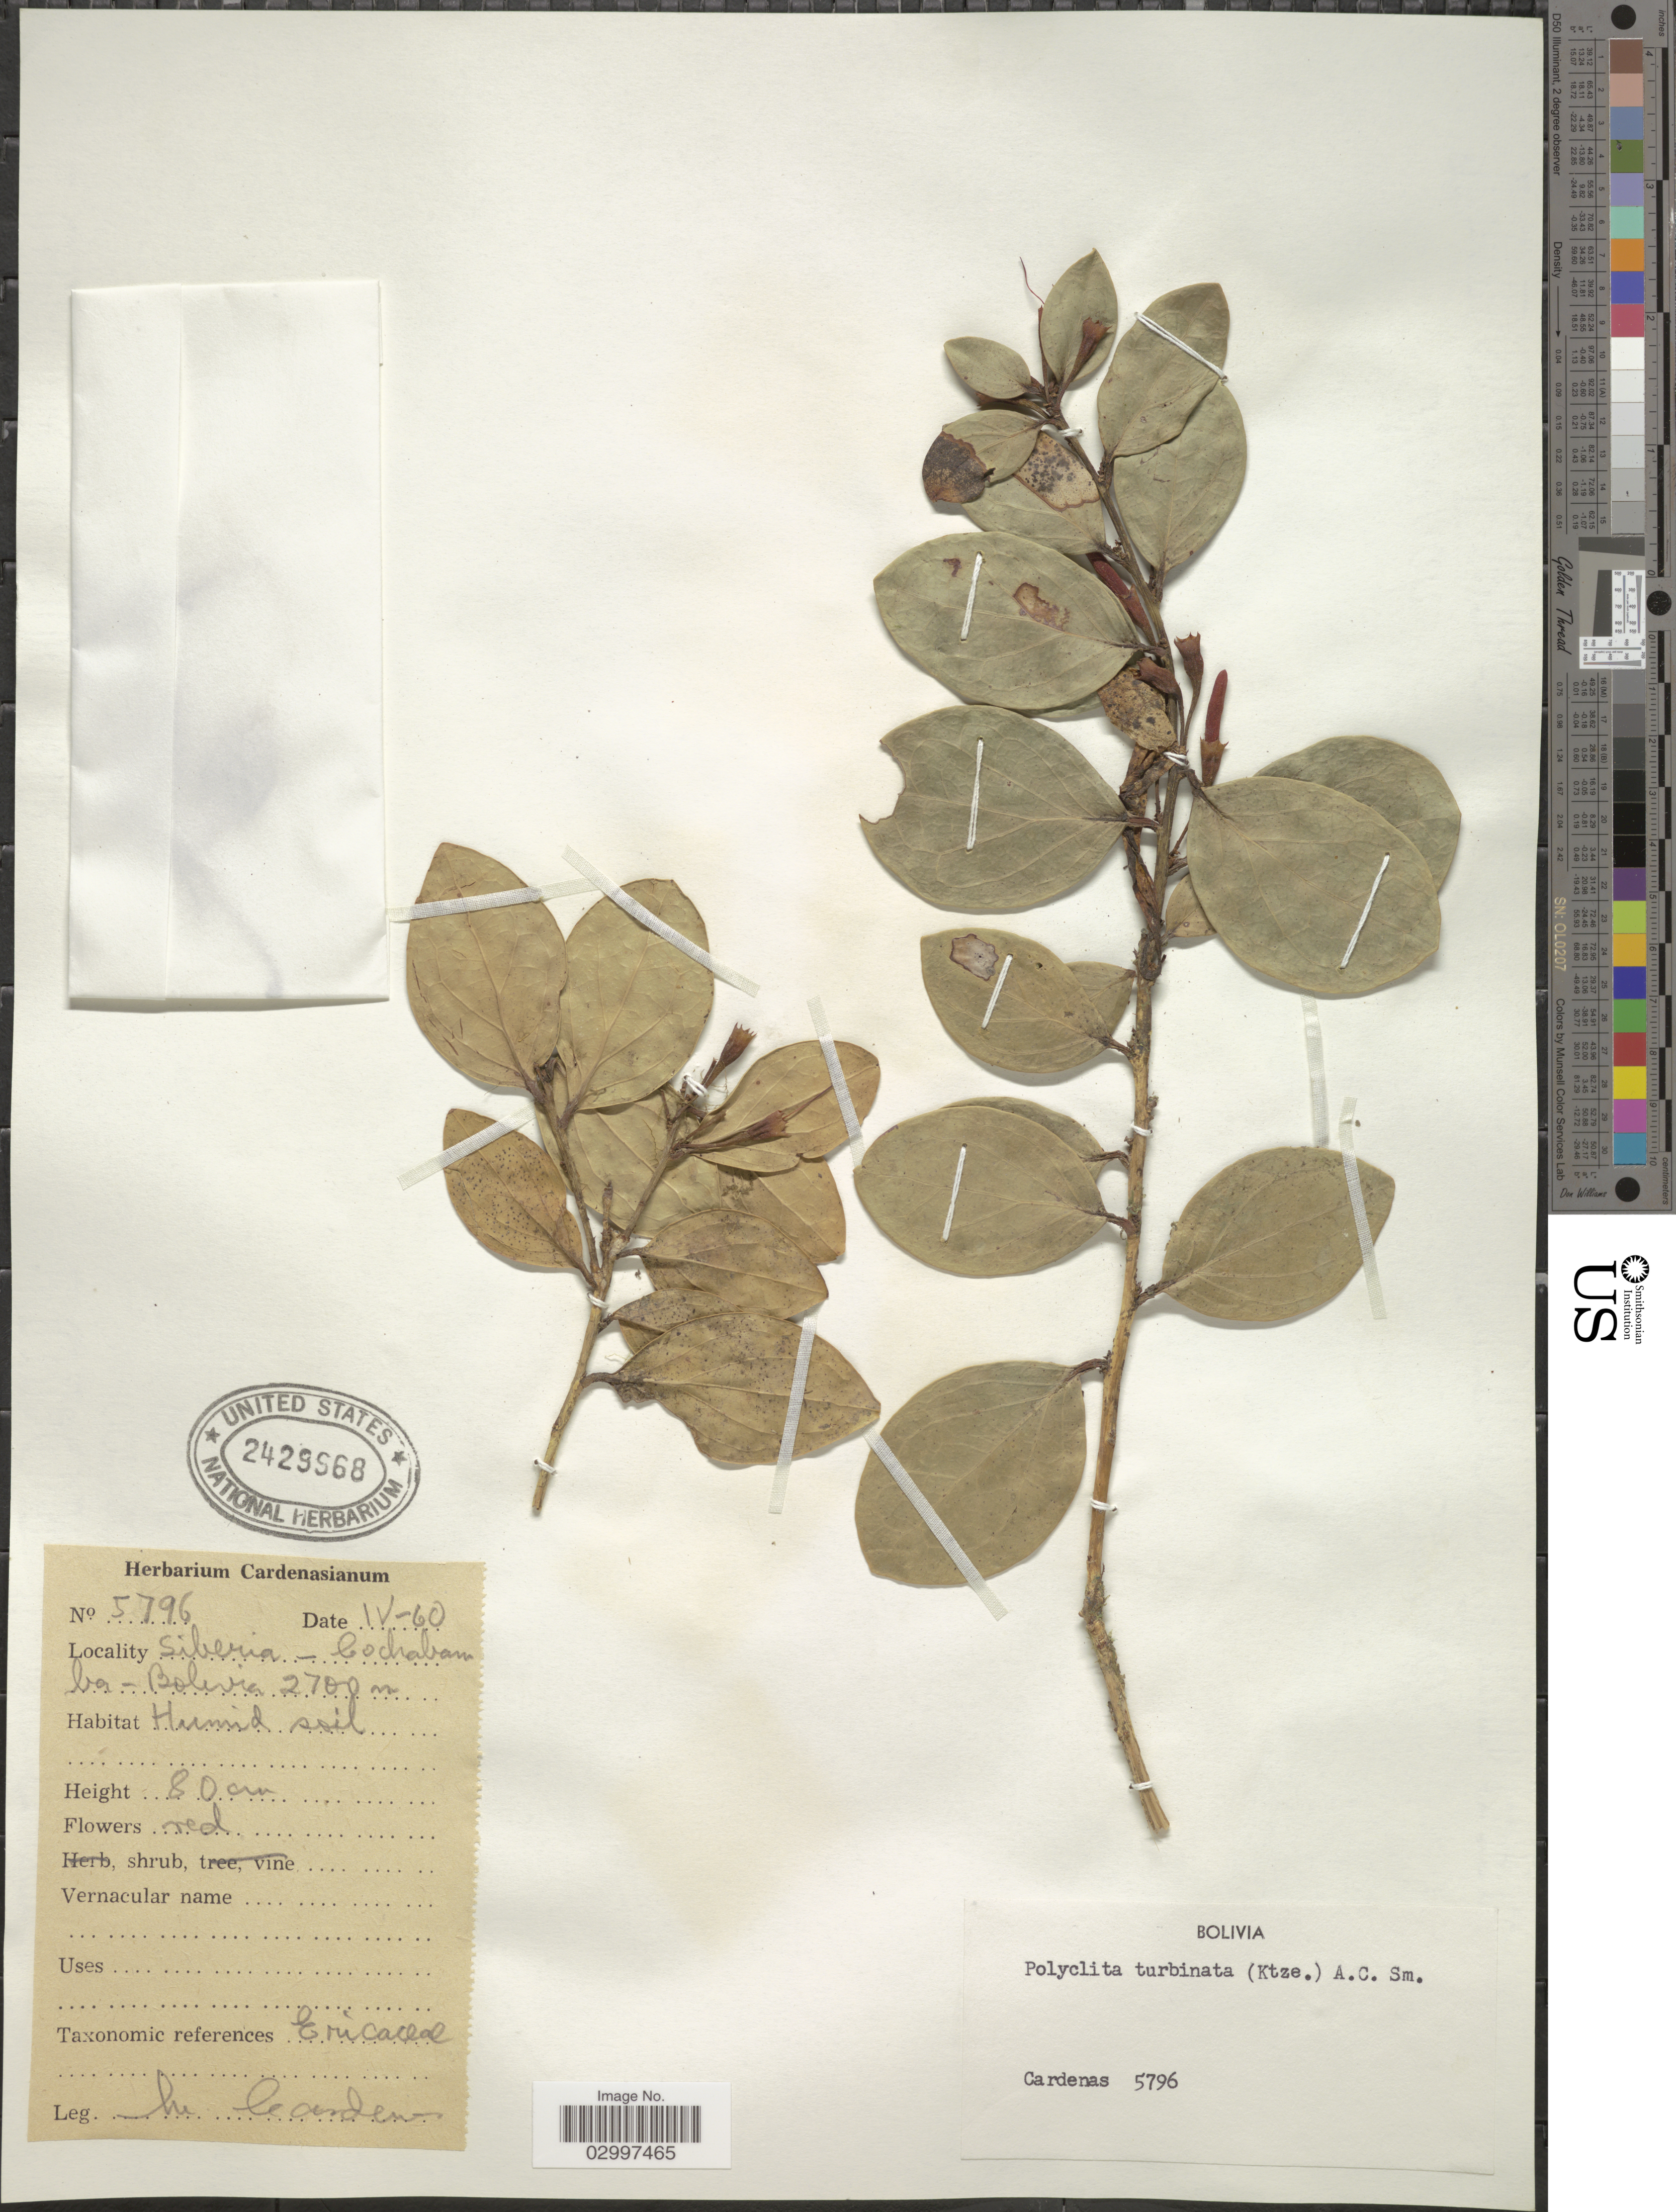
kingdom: Plantae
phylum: Tracheophyta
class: Magnoliopsida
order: Ericales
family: Ericaceae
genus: Polyclita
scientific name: Polyclita turbinata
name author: (Kuntze) A.C. Sm.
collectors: M. Cárdenas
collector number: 5796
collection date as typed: Transcribed d/m/y: /4/60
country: Bolivia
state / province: Cochabamba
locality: Siberia.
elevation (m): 2700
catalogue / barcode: US 2429968